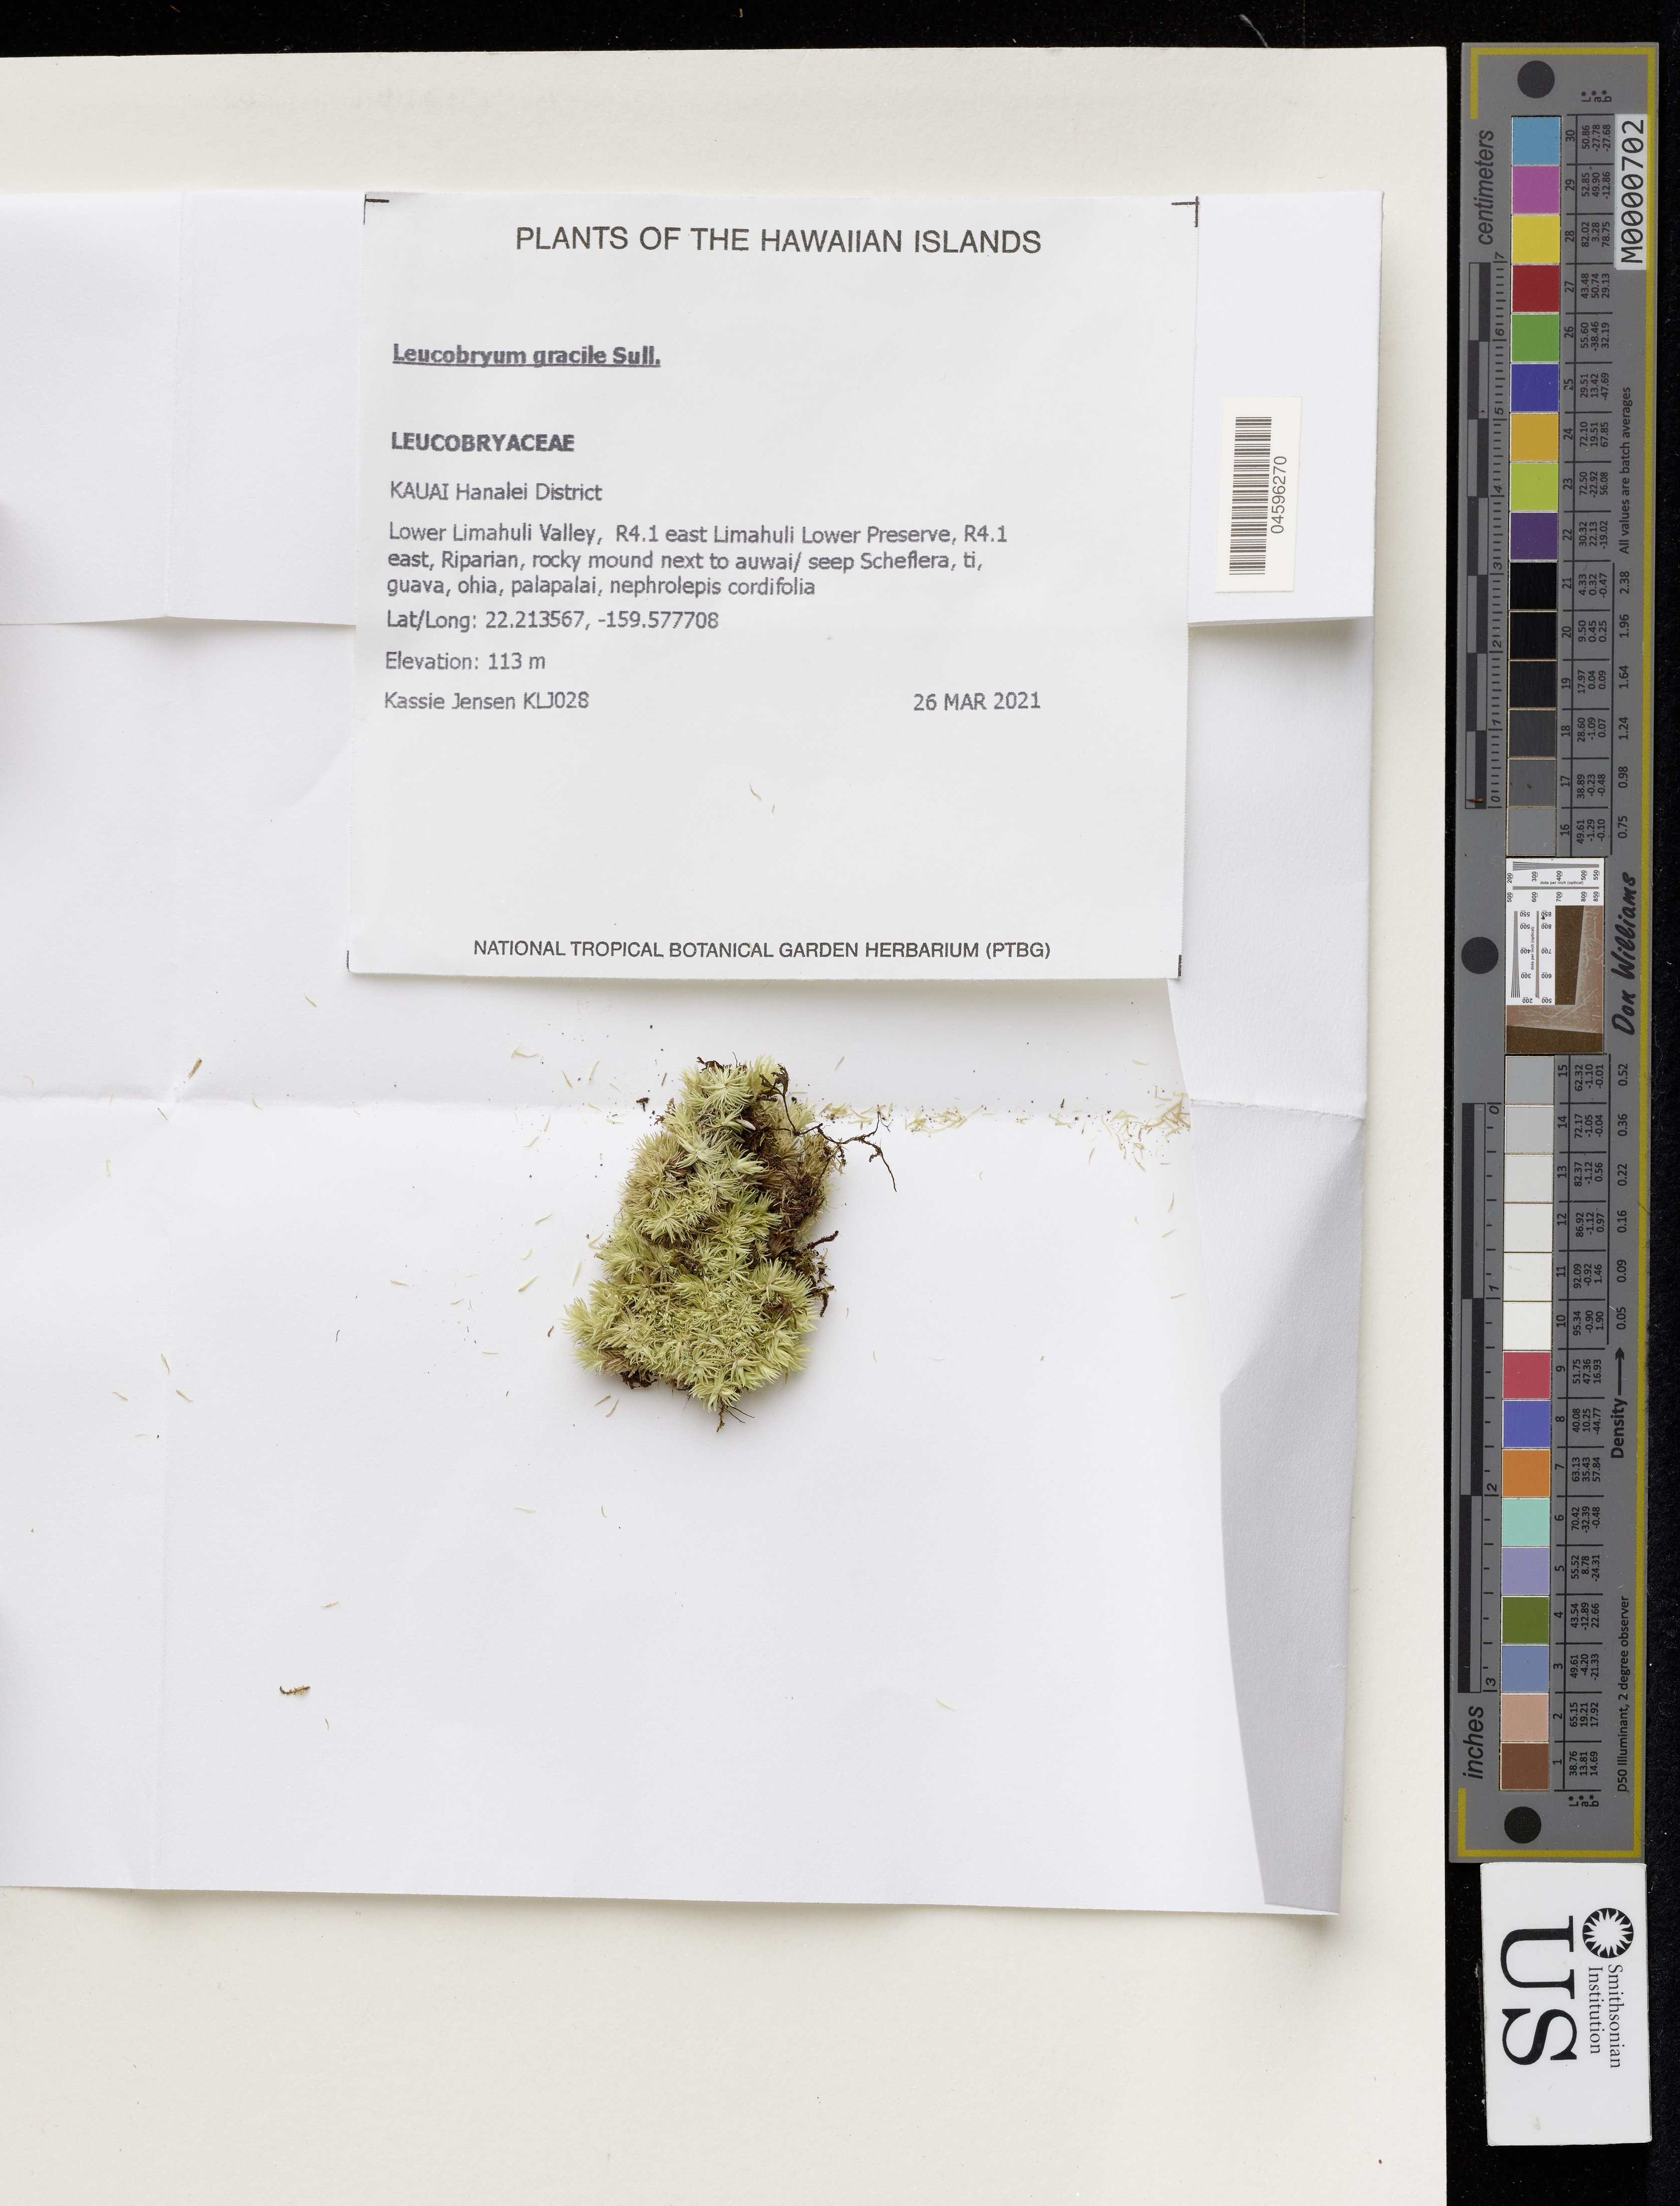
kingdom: Plantae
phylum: Bryophyta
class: Bryopsida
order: Dicranales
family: Leucobryaceae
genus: Leucobryum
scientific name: Leucobryum gracile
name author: Sull.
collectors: K. Jensen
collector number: KLJ028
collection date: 2021-03-26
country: United States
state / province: Hawaii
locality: Kauai Hanalei District. Lower Limahuli Valley, R4.1 east Limahuli Lower Preserve, R4.1 east, Riparian.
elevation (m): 113